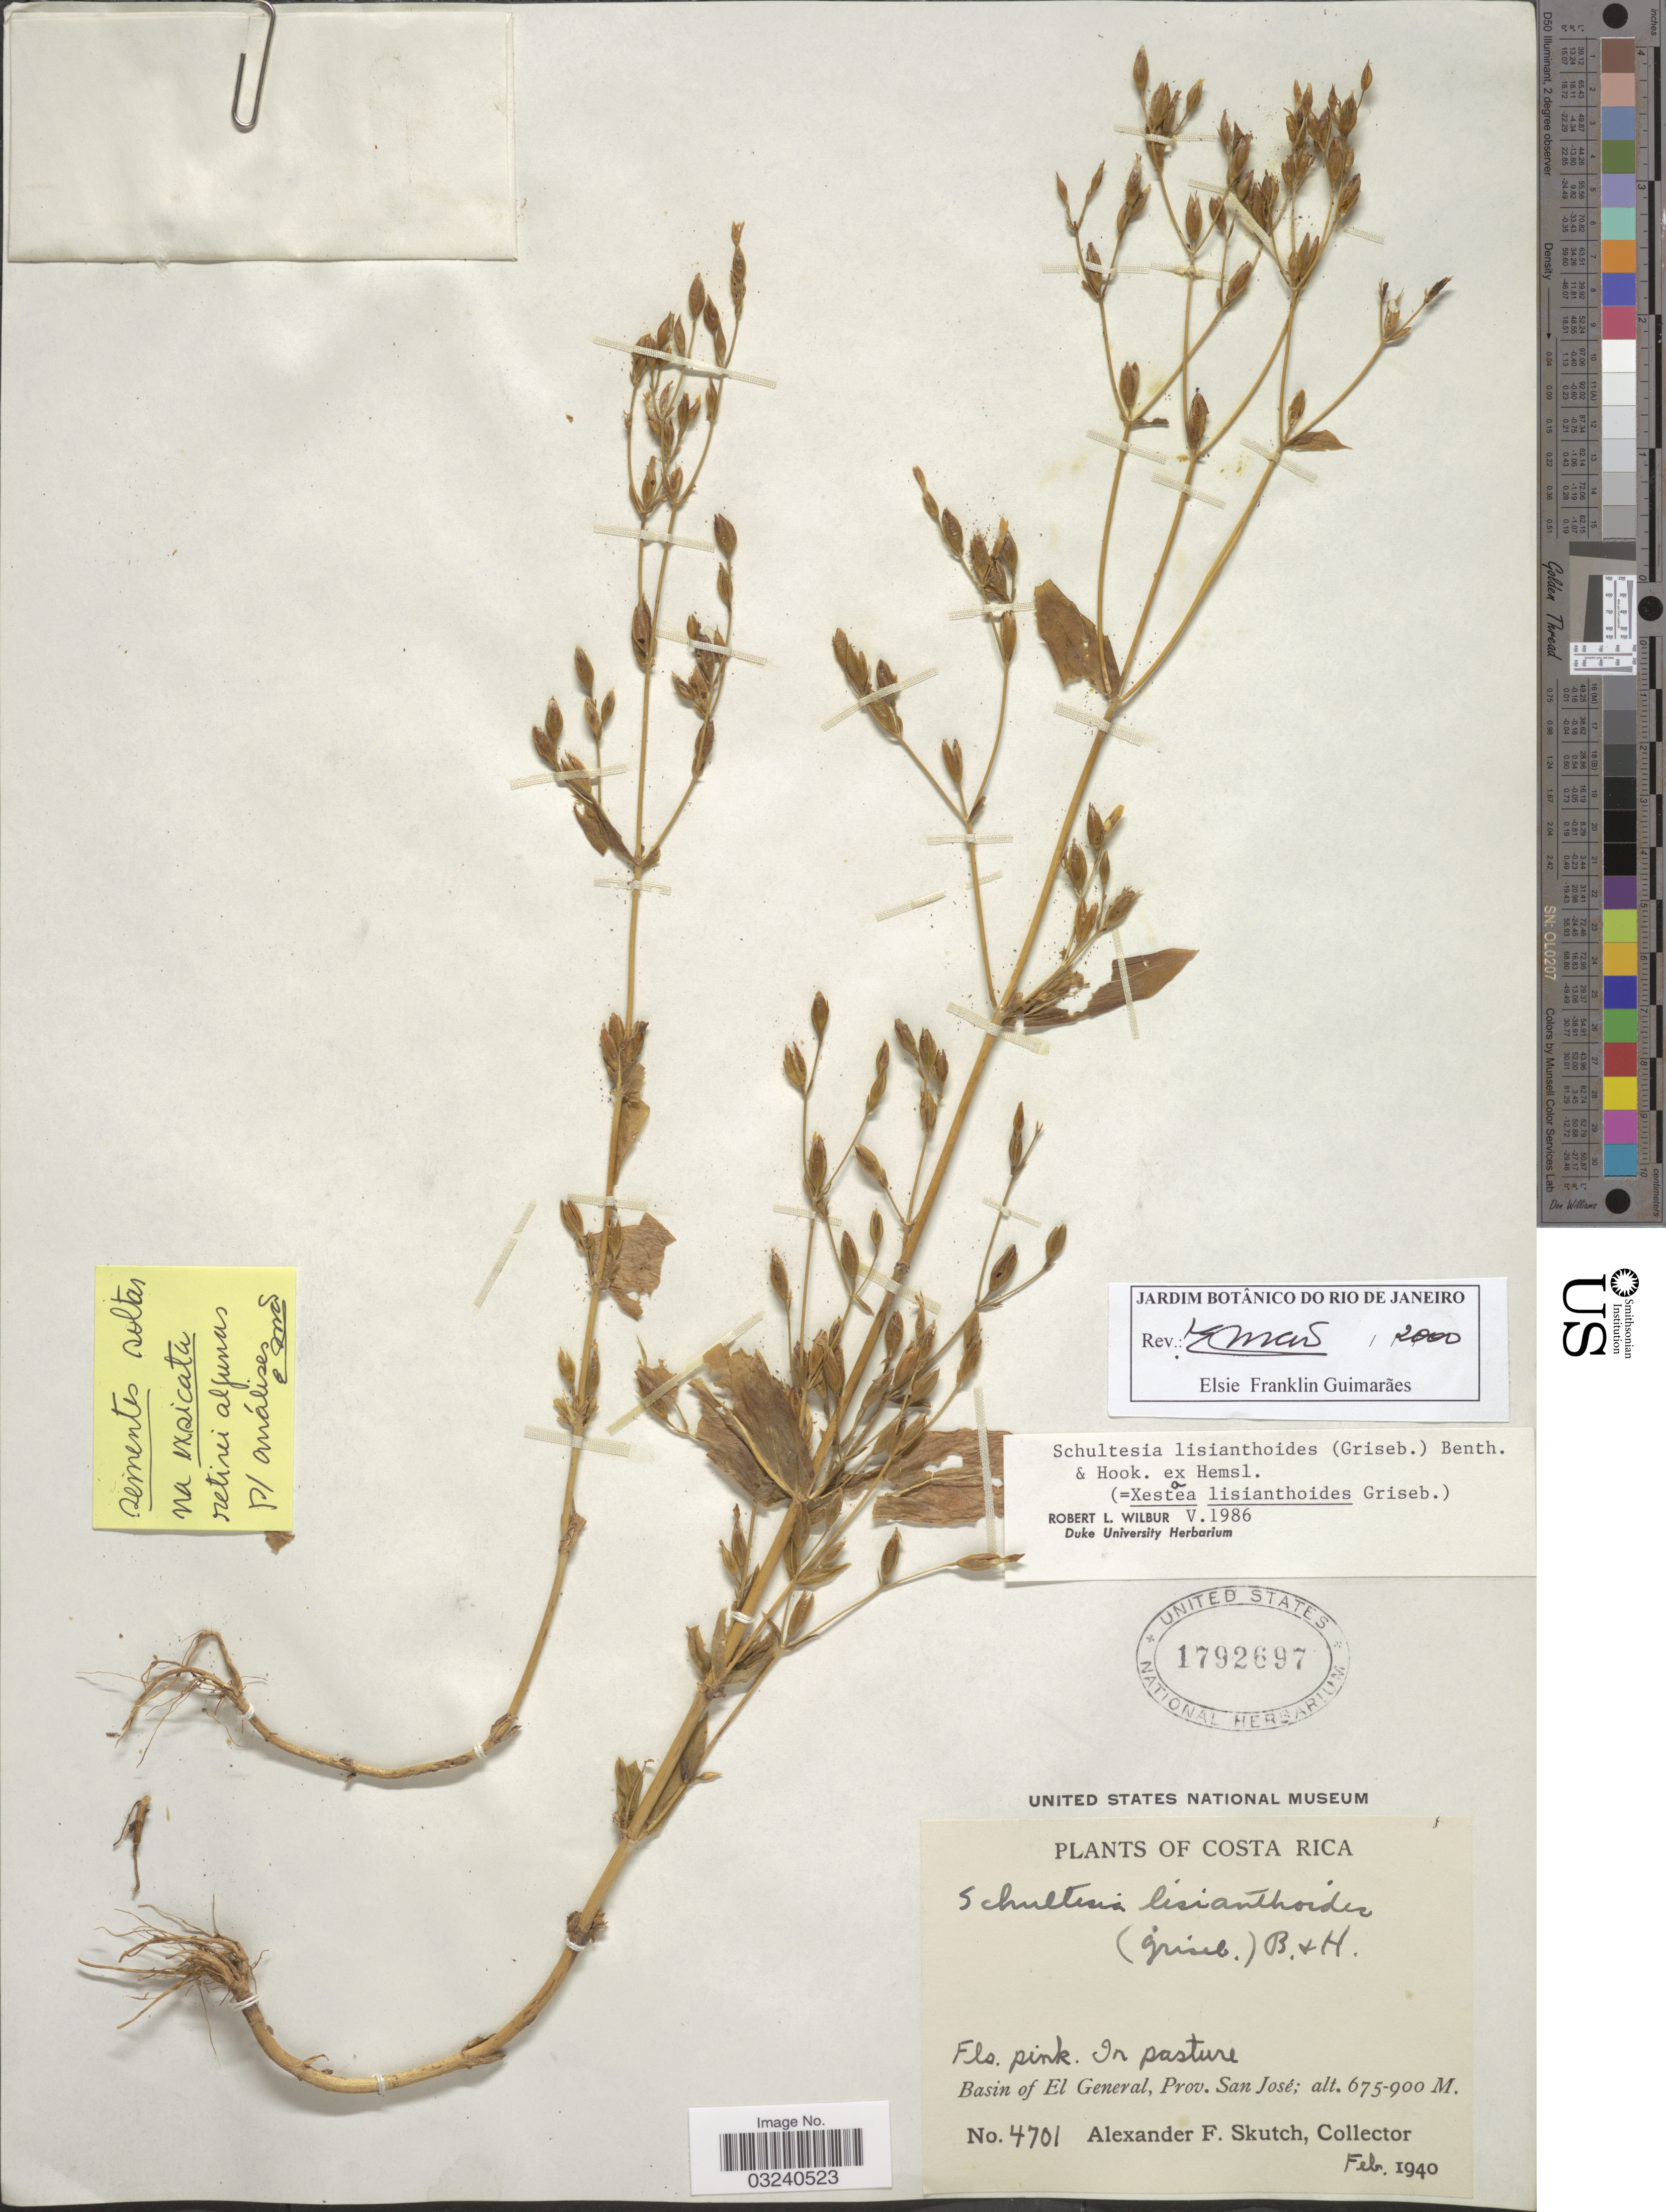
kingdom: Plantae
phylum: Tracheophyta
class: Magnoliopsida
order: Gentianales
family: Gentianaceae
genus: Schultesia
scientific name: Schultesia lisianthoides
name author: (Griseb.) Benth. & Hook. f. ex Hemsl.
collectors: A. F. Skutch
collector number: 4701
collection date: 1940-02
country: Costa Rica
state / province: San José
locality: Basin of El General.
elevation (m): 675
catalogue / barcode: US 1792697